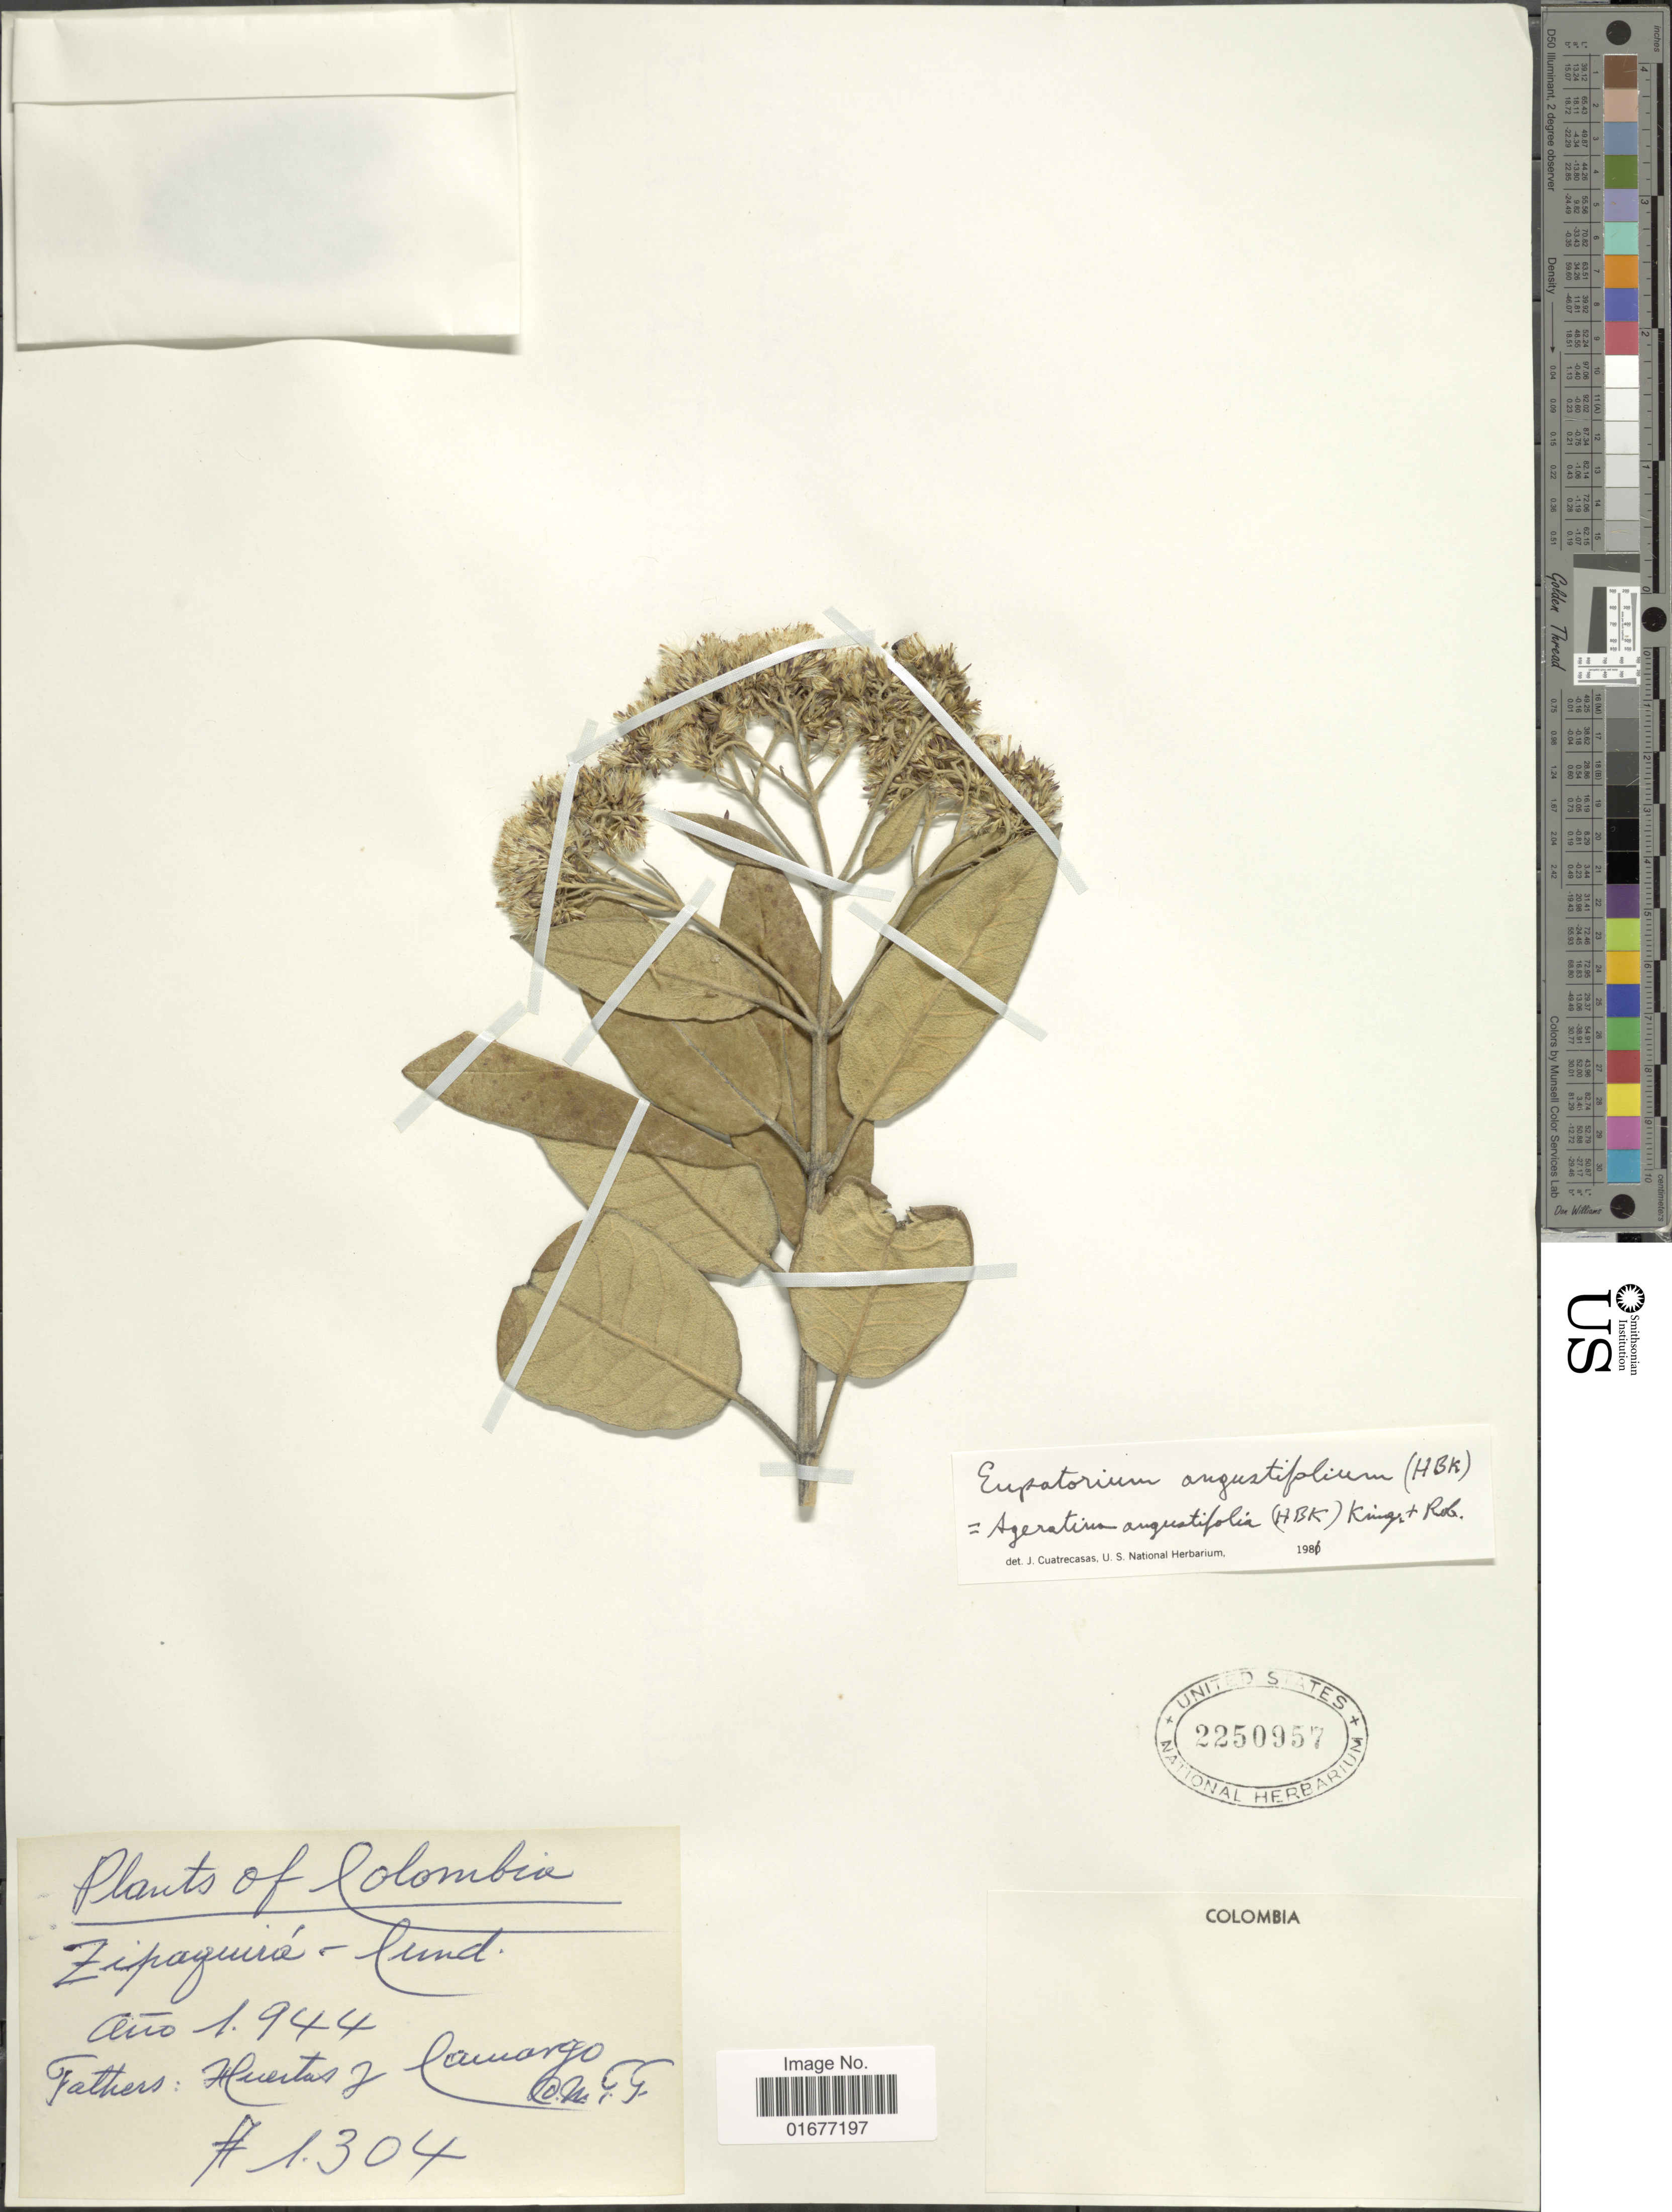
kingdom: Plantae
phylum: Tracheophyta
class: Magnoliopsida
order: Asterales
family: Asteraceae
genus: Ageratina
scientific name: Ageratina angustifolia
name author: (Kunth) R.M. King & H. Rob.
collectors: -- Huertas & C. Camargo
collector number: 1304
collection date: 1944-08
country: Colombia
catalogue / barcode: US 2250957